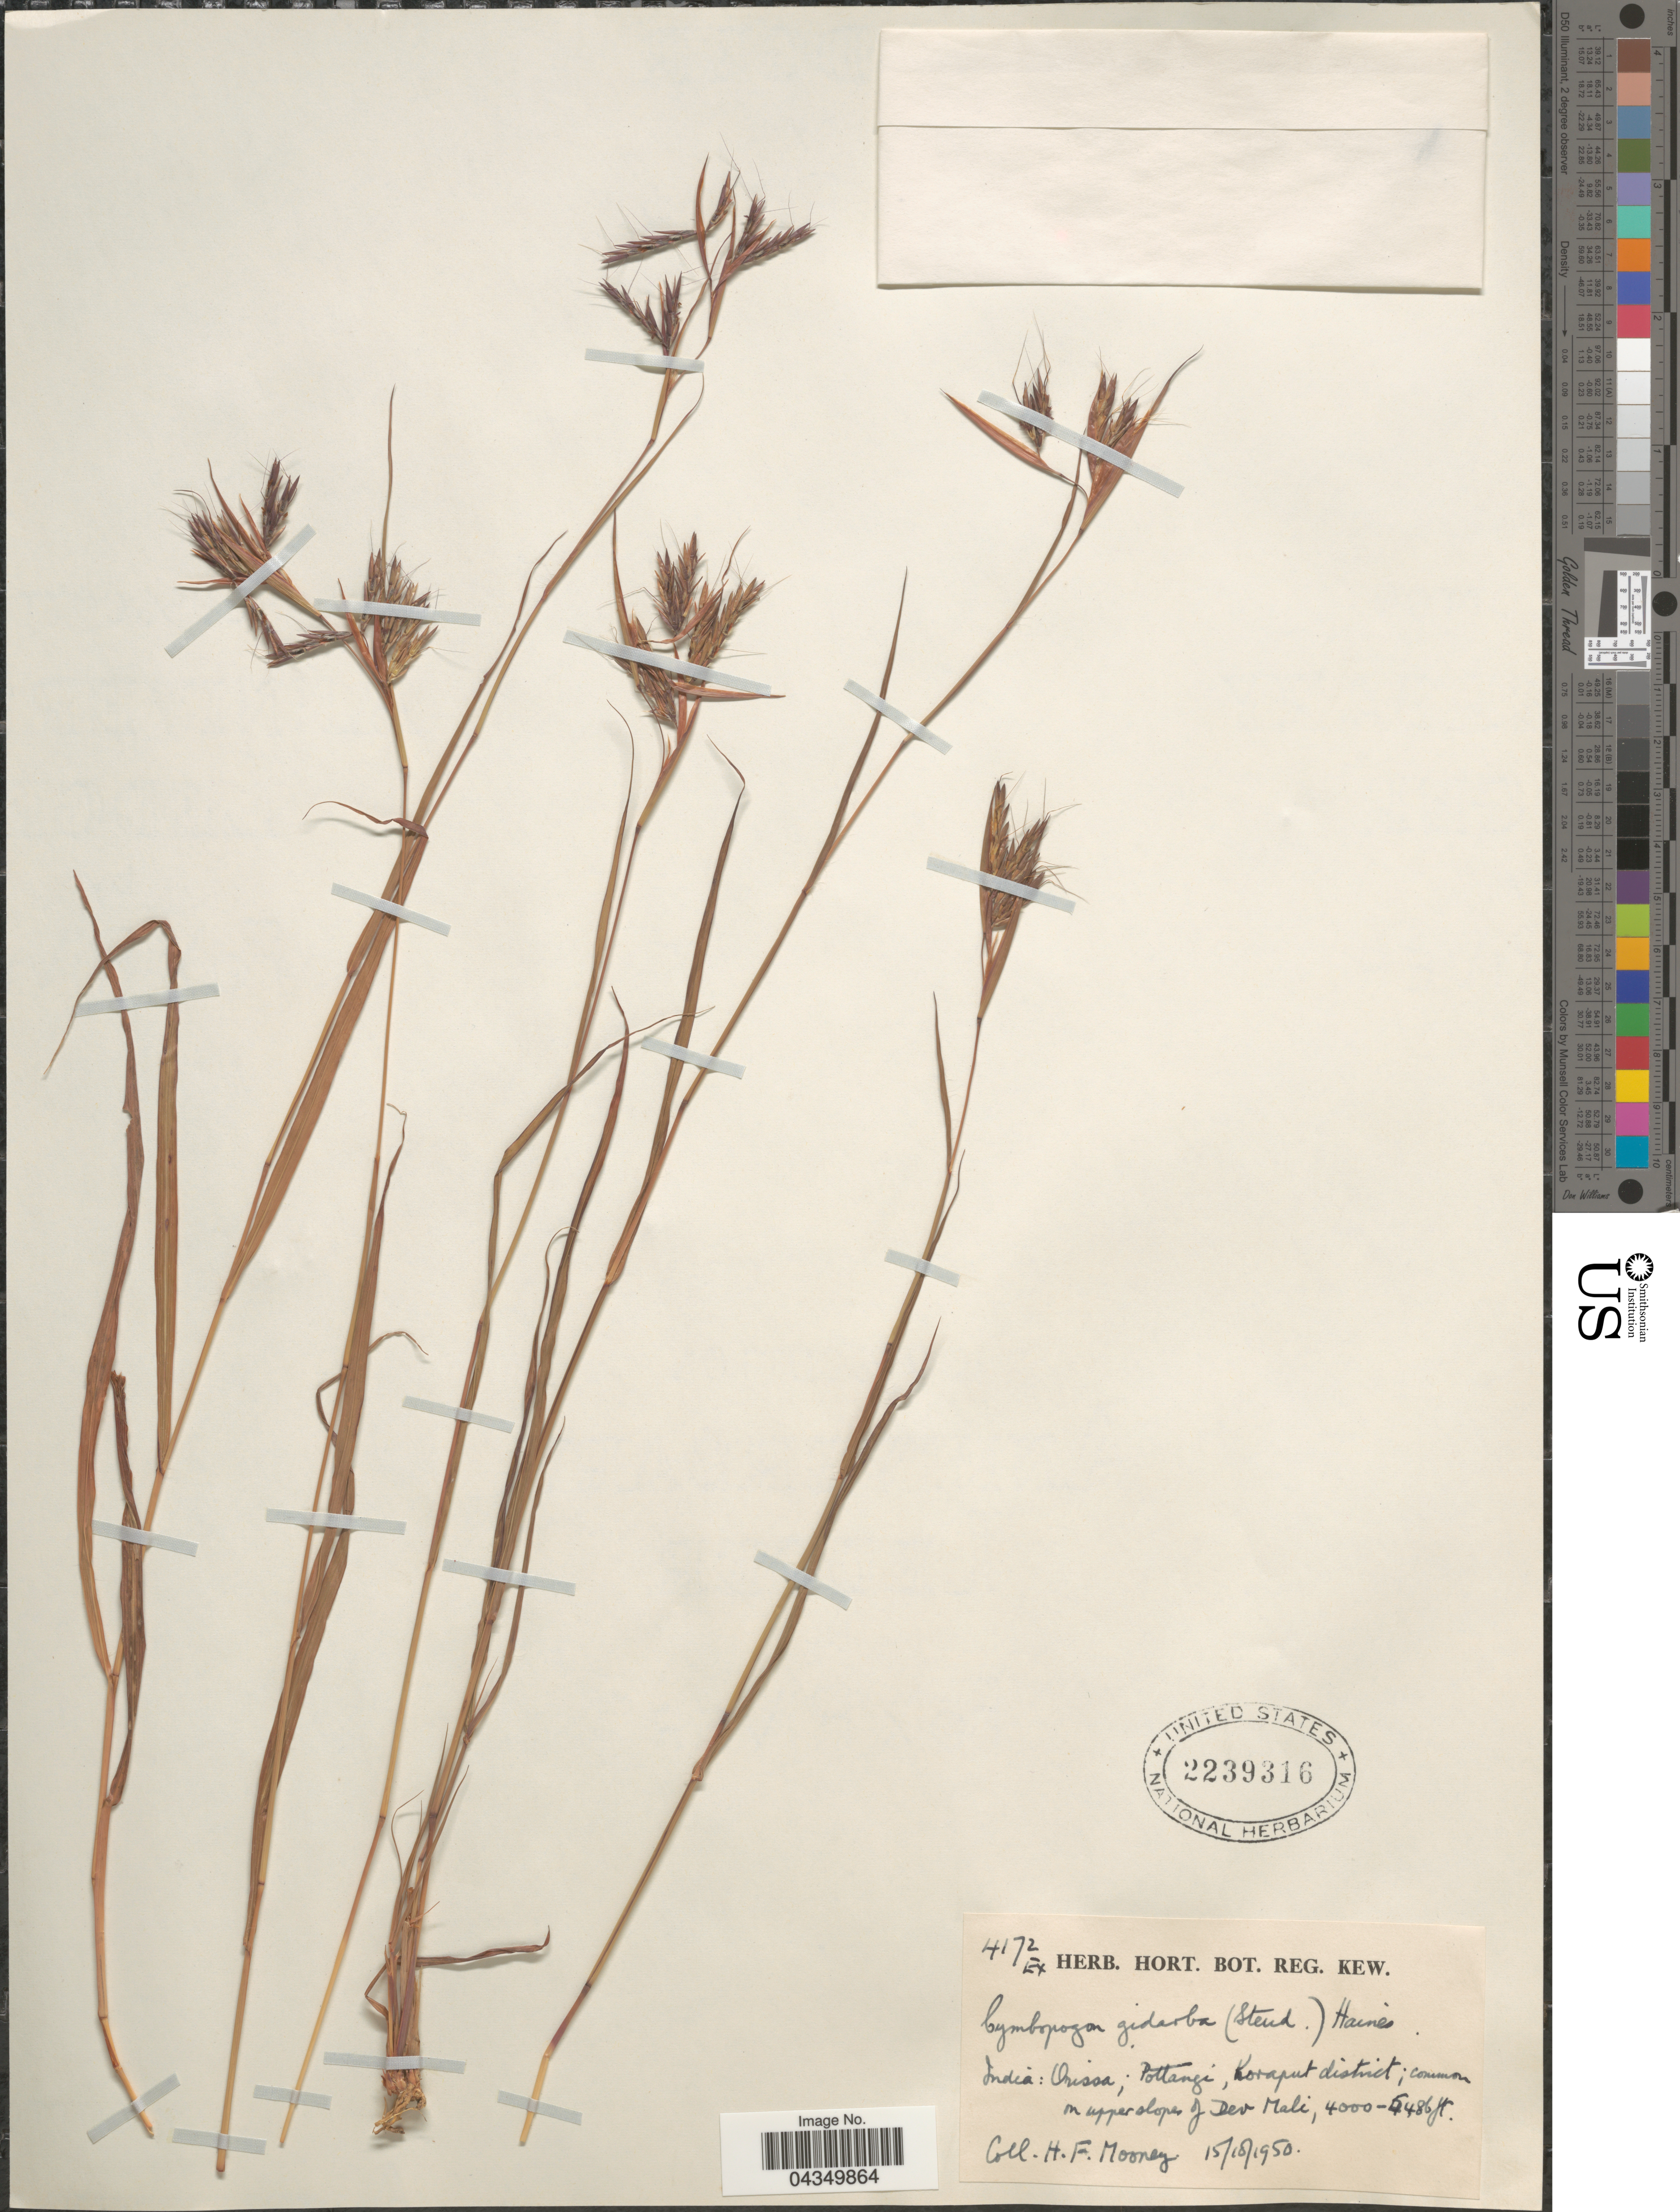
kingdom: Plantae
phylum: Tracheophyta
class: Liliopsida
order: Poales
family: Poaceae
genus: Cymbopogon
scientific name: Cymbopogon gidarba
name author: (Buch.-Ham. ex Steud.) B.S. Sun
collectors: H. Mooney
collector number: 4172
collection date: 1950-10-15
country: India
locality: Orissa; Pottangi, Koraput district. On upper slope of Dev Mali.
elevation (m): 1219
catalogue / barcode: US 2239316